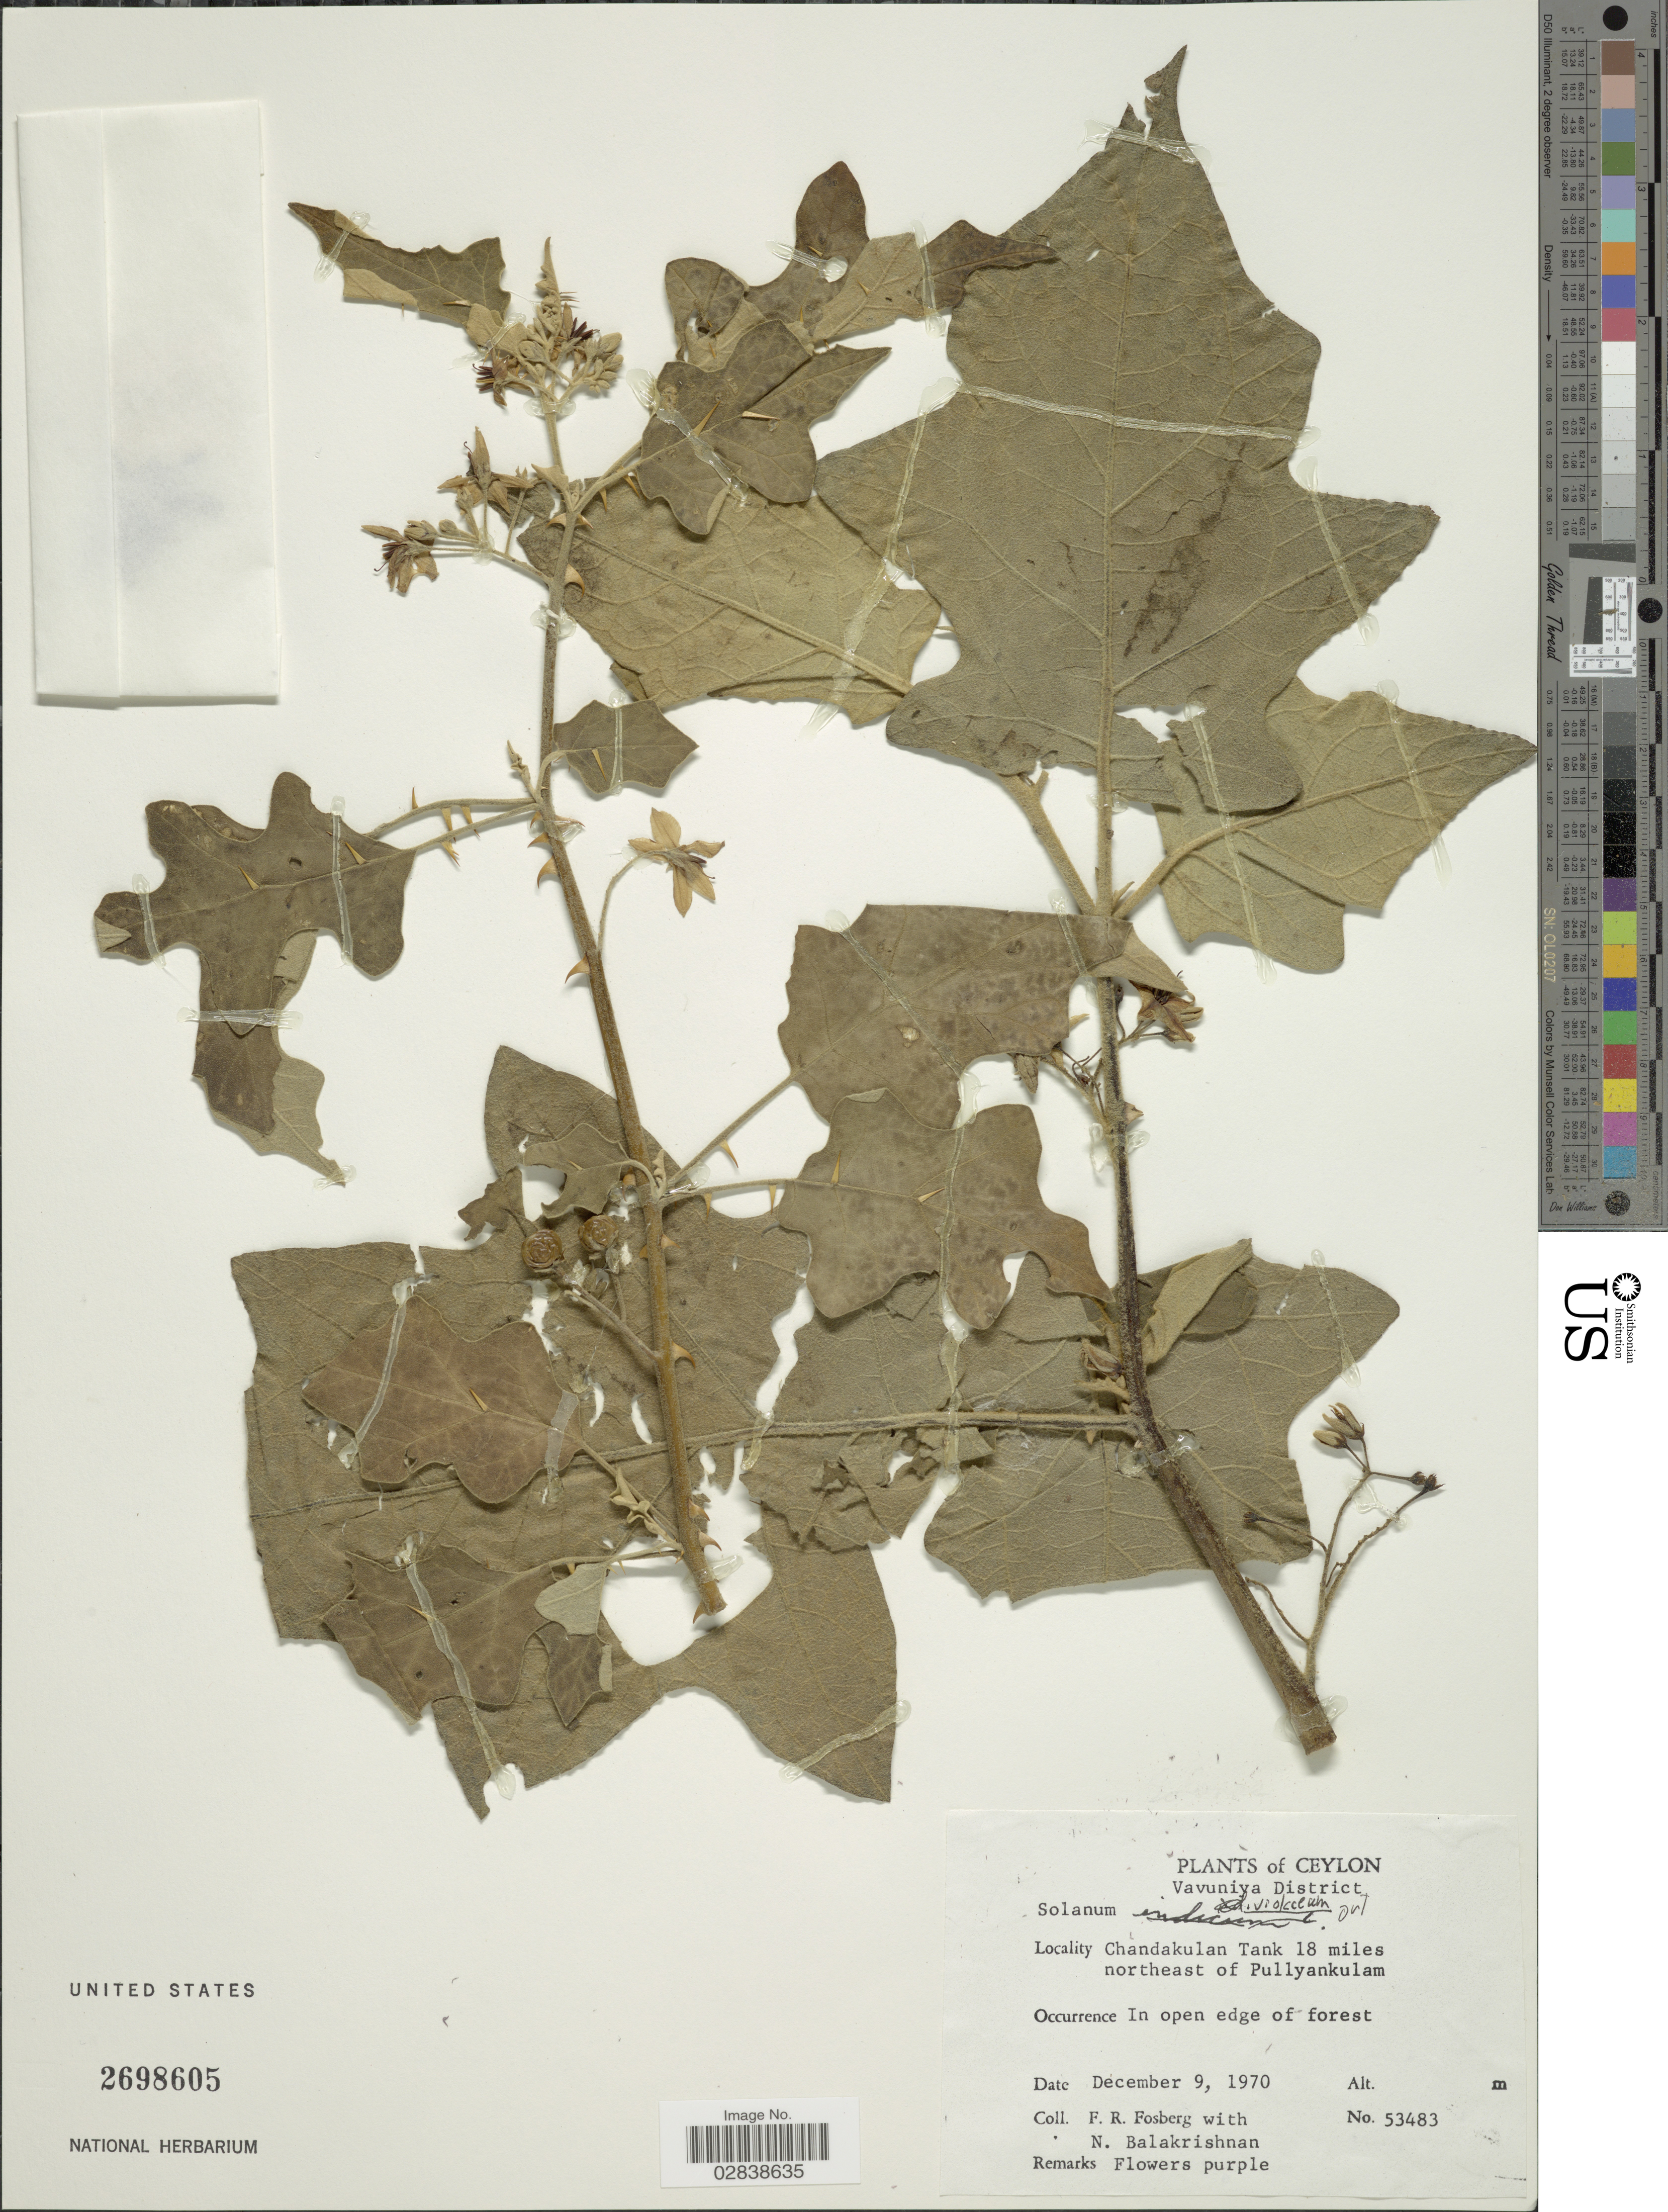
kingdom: Plantae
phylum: Tracheophyta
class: Magnoliopsida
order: Solanales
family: Solanaceae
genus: Solanum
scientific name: Solanum violaceum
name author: Ortega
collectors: F. R. Fosberg & N. Balakrishnan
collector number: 53483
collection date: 1970-12-09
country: Sri Lanka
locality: Ceylon. Vavuniya District. Chandakulan Tank 18 miles northeast of Pullyankulam.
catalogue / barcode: US 2698605